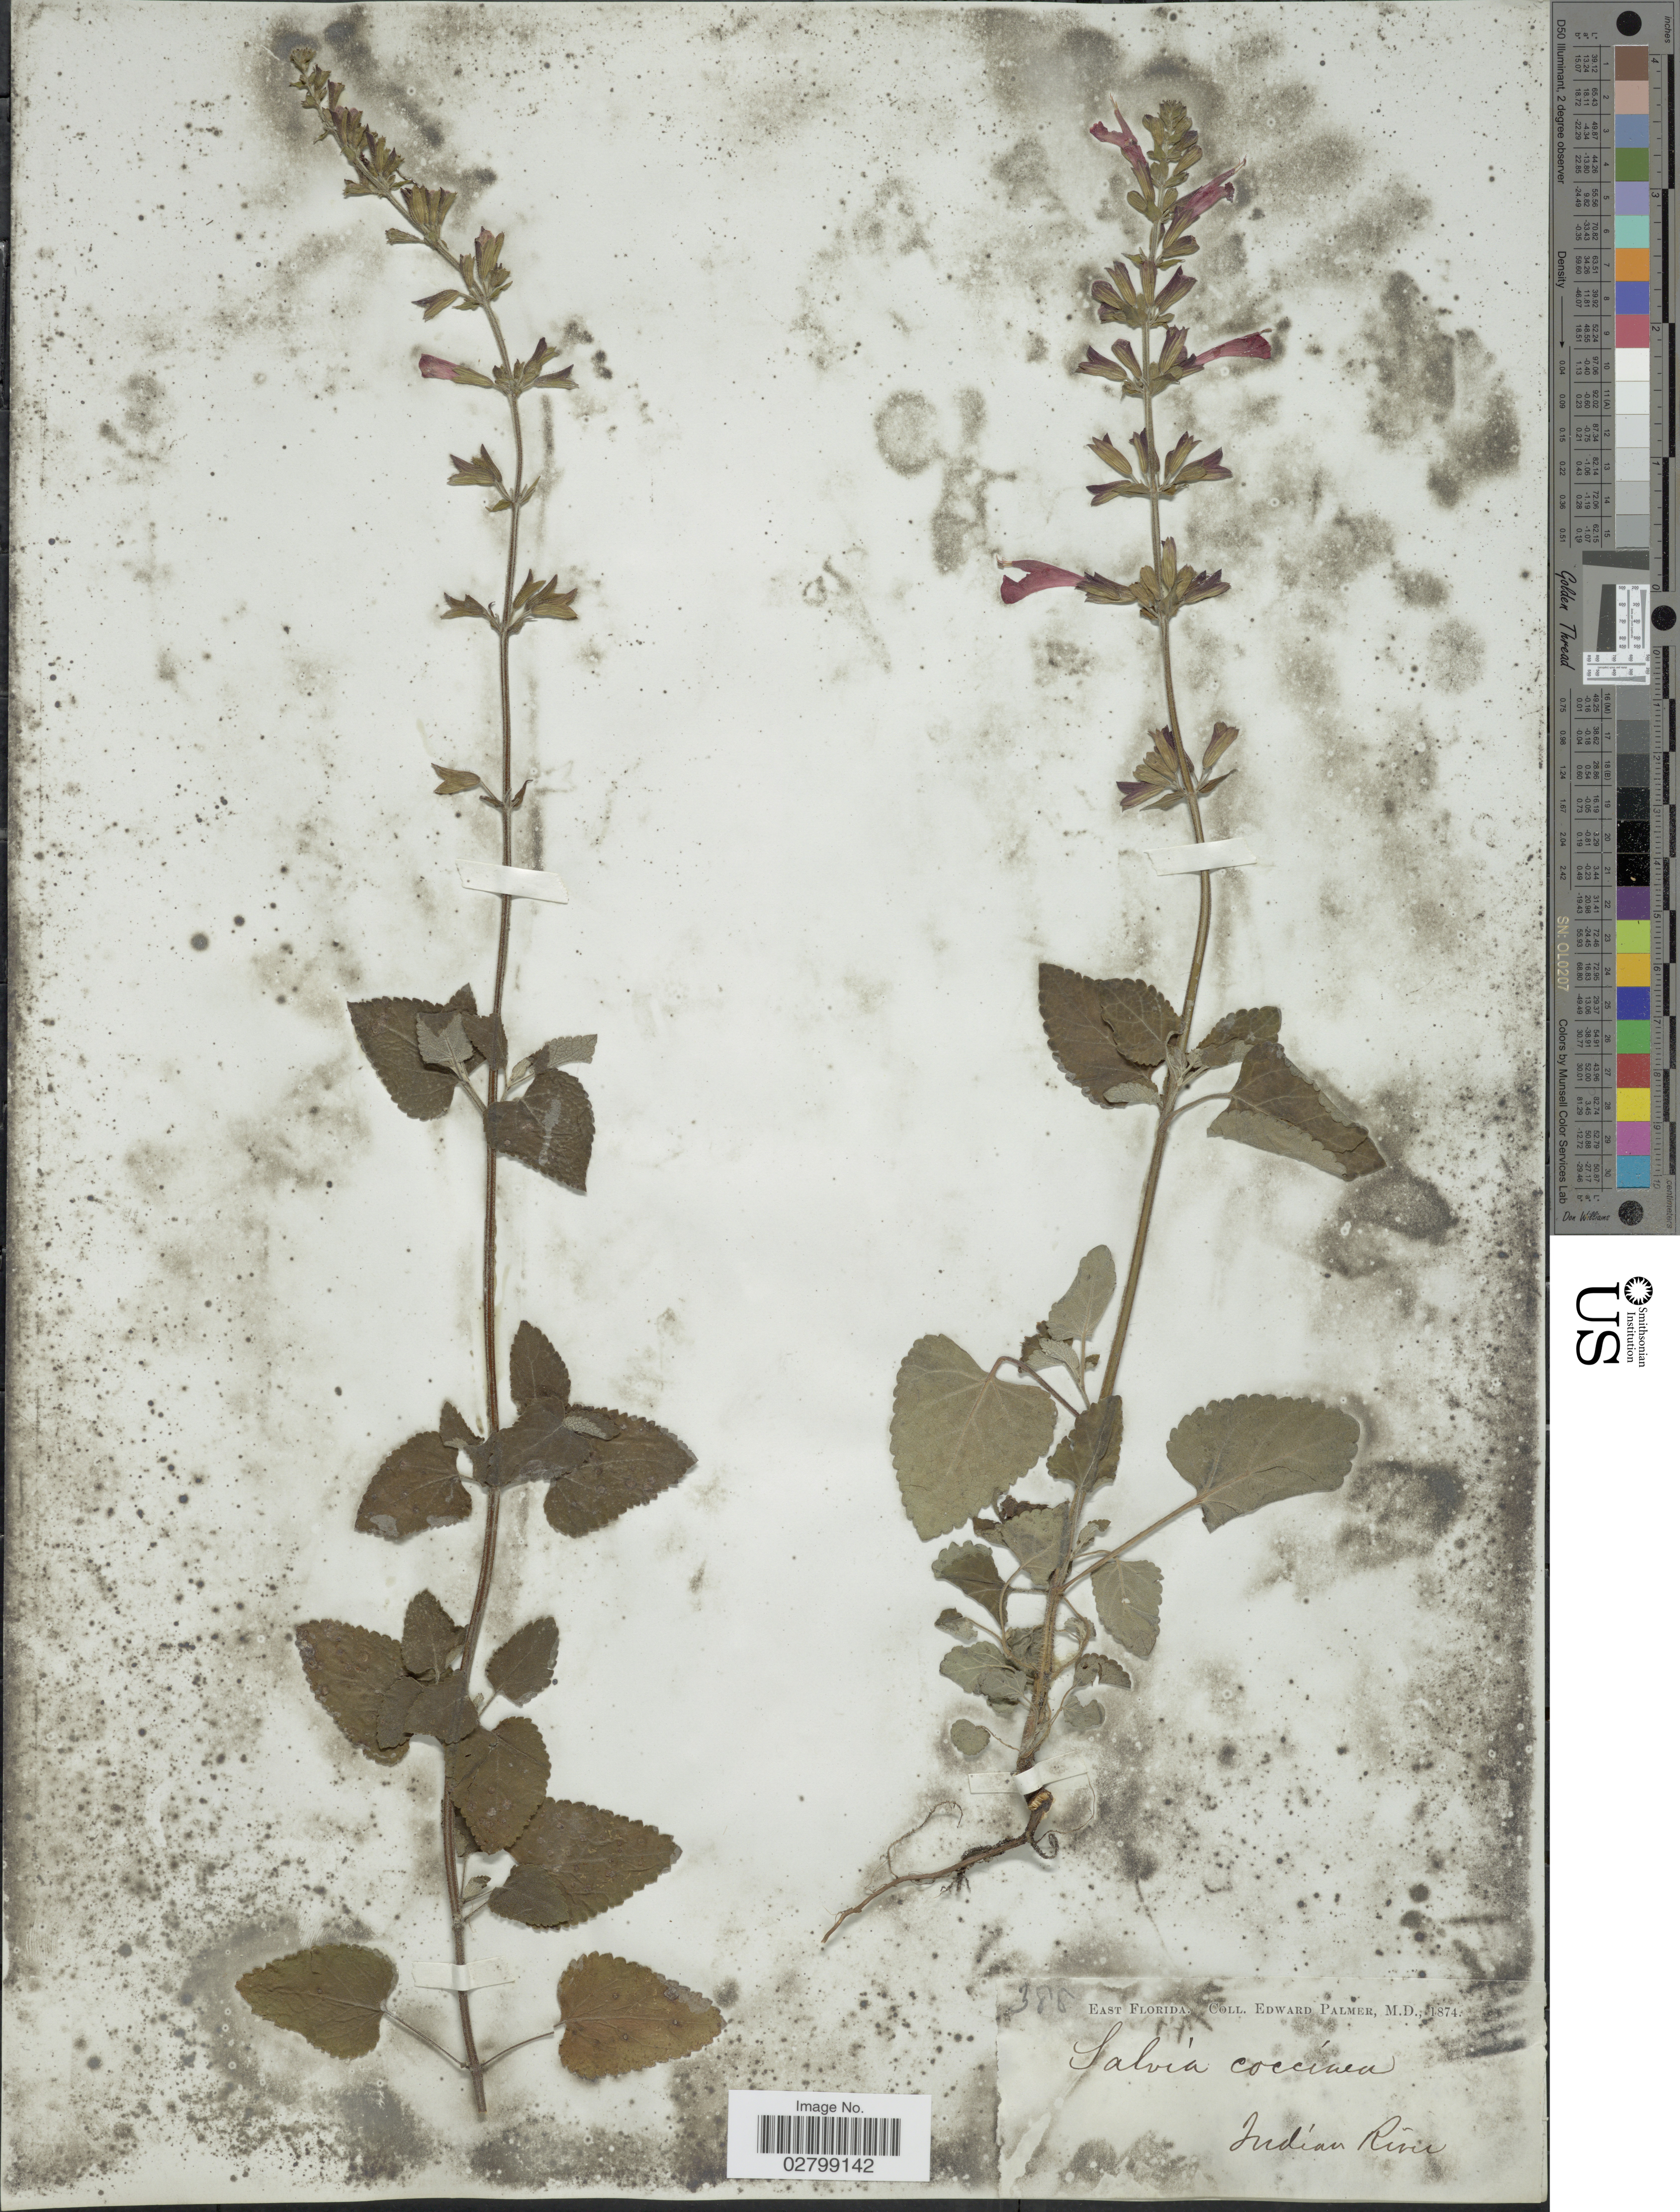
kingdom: Plantae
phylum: Tracheophyta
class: Magnoliopsida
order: Lamiales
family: Lamiaceae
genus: Salvia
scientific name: Salvia coccinea 'Naples Lavender'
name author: L. f. ex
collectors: E. Palmer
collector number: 388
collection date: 1874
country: United States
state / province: Florida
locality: East Florida. Indian River.